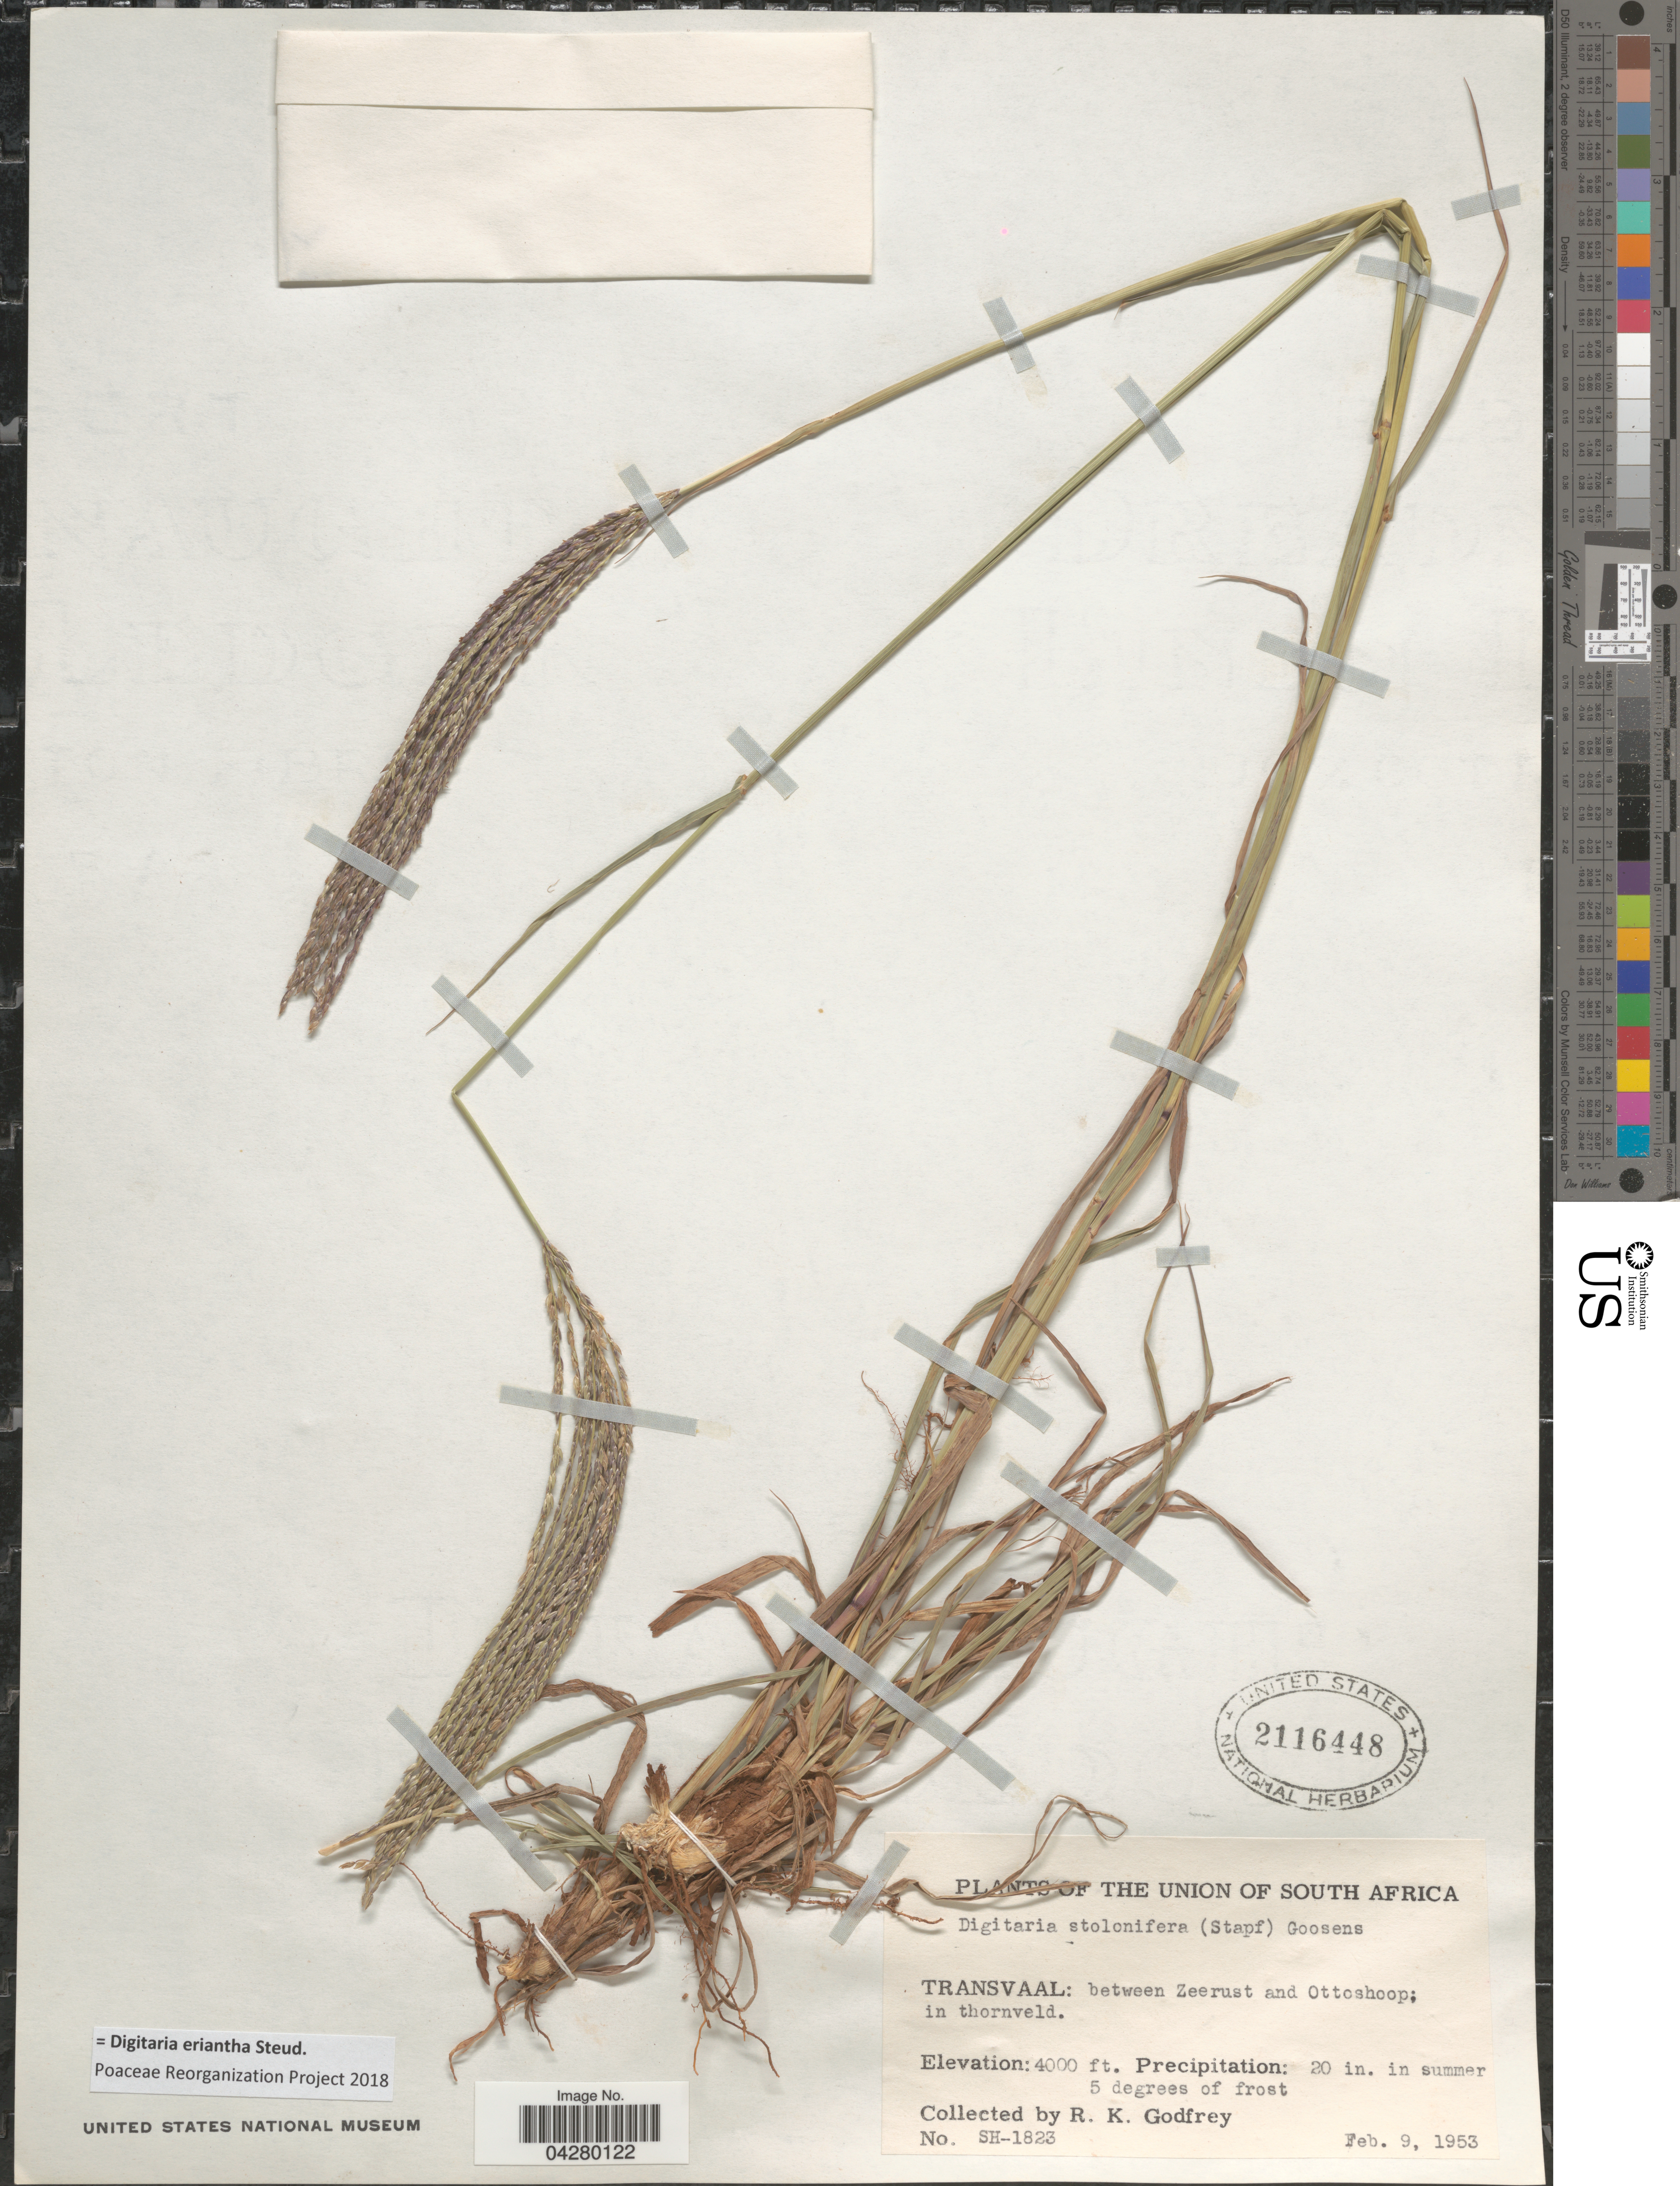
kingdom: Plantae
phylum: Tracheophyta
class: Liliopsida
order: Poales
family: Poaceae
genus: Digitaria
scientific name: Digitaria eriantha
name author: Steud.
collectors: R. K. Godfrey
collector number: SH-1823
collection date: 1953-02-09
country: South Africa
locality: Union of South Africa. Transvaal: between Zeerust and Ottoshoop; in thornveld.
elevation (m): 1219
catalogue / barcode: US 2116448